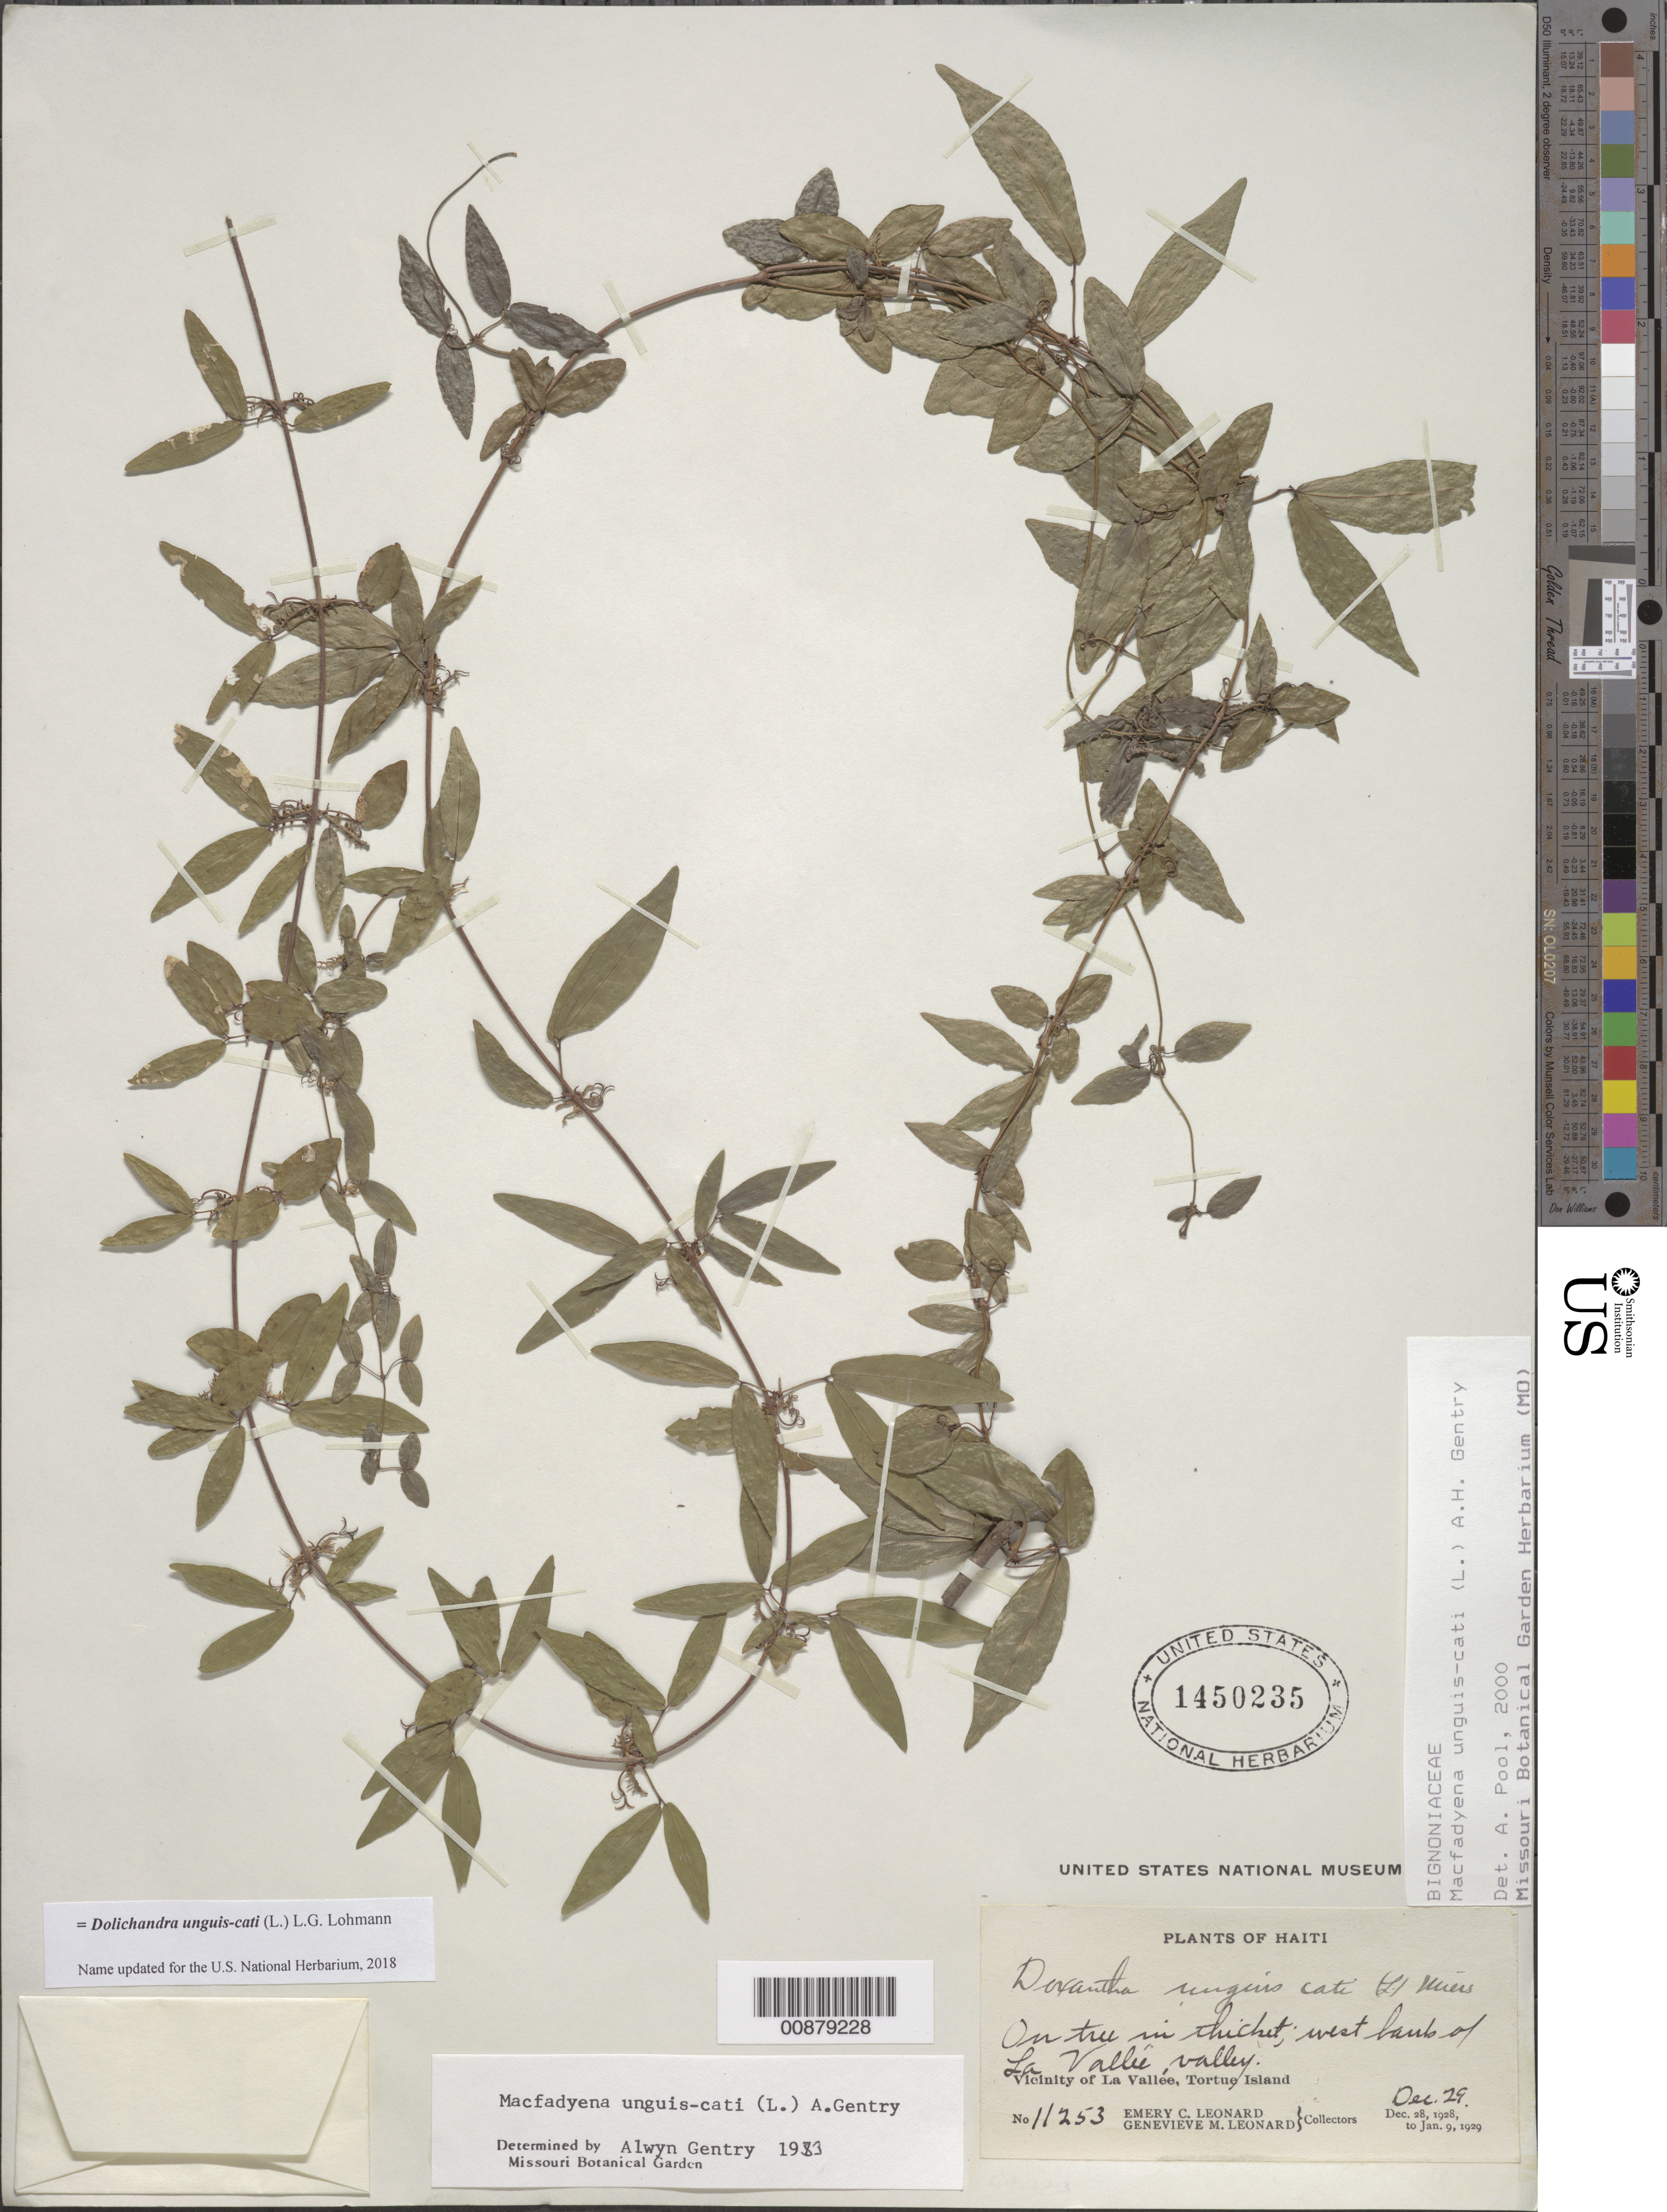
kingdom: Plantae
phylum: Tracheophyta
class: Magnoliopsida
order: Lamiales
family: Bignoniaceae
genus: Dolichandra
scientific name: Dolichandra unguis-cati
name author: (L.) L.G. Lohmann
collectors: E. C. Leonard & G. M. Leonard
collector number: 11253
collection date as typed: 29 Dec 1928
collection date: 1928-12-29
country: Haiti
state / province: Nord-Óuest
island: Île de la Tortue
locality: Vicinity of La Vallée, Tortue Island, west bank of La Vallée valley.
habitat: in thicket.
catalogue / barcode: US 1450235